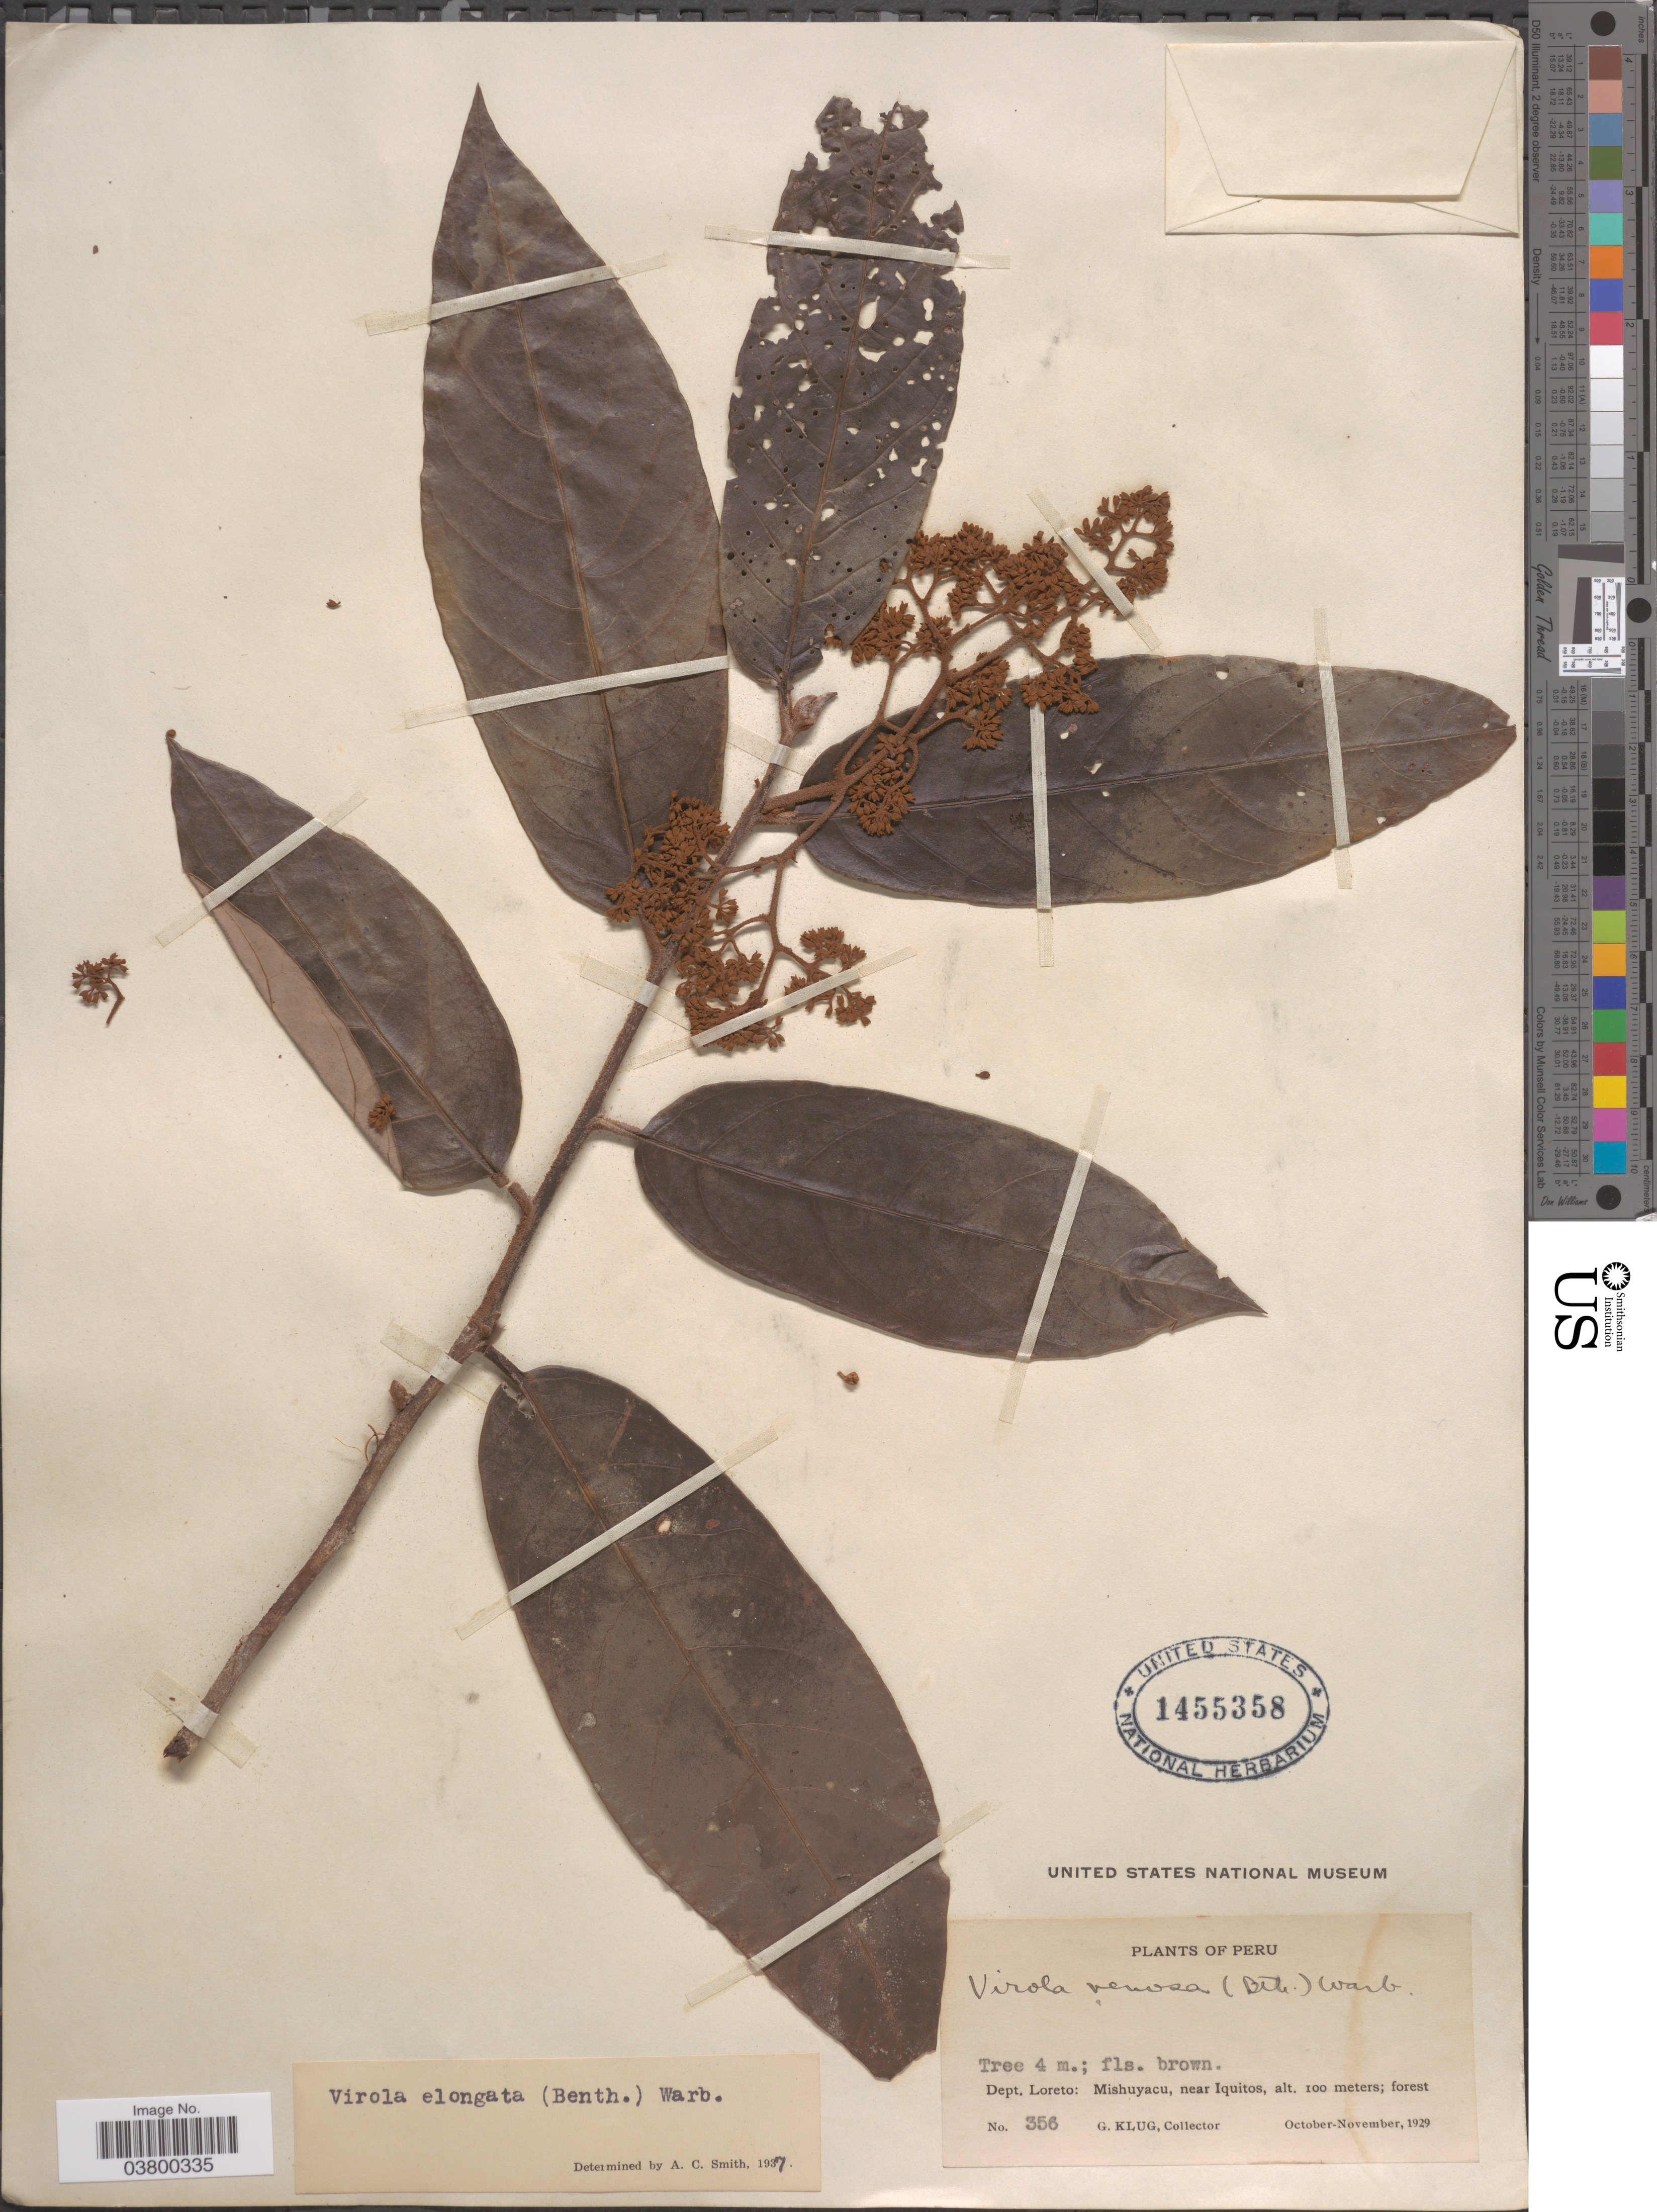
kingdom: Plantae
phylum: Tracheophyta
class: Magnoliopsida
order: Magnoliales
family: Myristicaceae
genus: Virola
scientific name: Virola elongata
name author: (Benth.) Warb.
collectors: G. Klug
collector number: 356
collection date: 1929-10/1929-11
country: Peru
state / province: Loreto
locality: Dept. Loreto: Mishuyacu, near Iquitos.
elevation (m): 100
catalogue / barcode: US 1455358